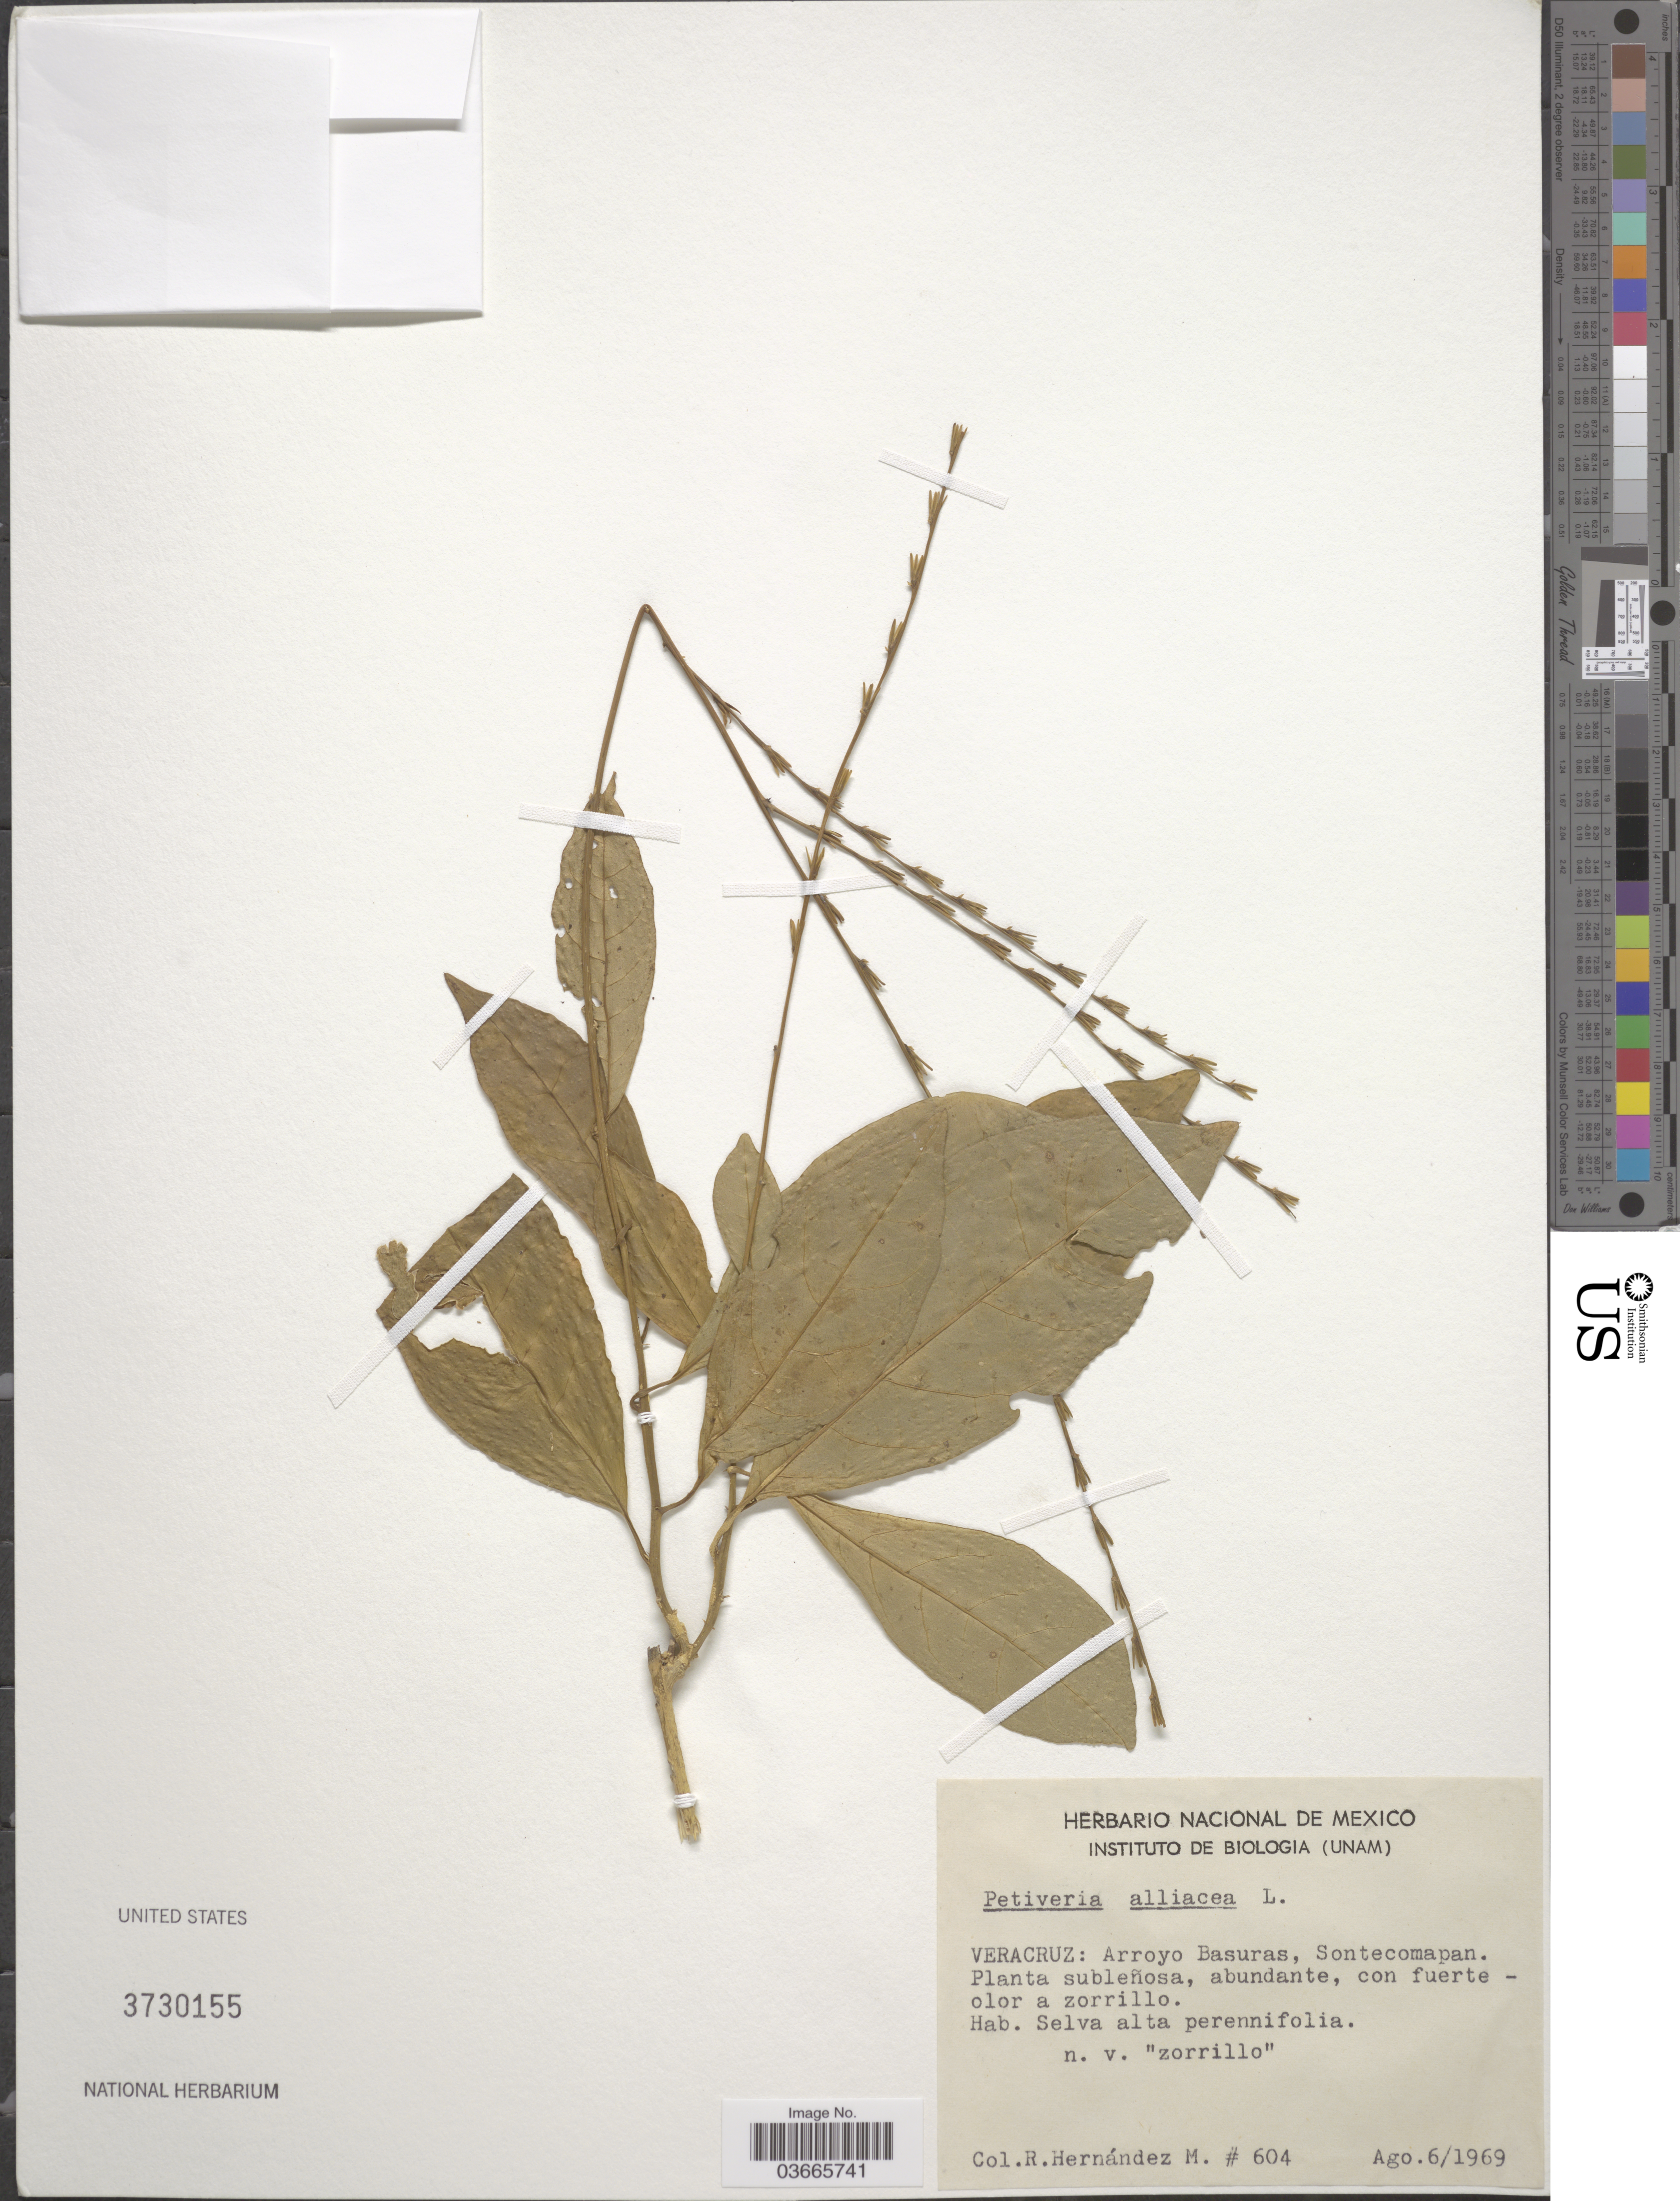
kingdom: Plantae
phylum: Tracheophyta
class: Magnoliopsida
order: Caryophyllales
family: Phytolaccaceae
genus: Petiveria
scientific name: Petiveria alliacea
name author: L.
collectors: R. Hernández M.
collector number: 604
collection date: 1969-08-06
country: Mexico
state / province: Veracruz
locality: Veracruz: Arroyo Basuras, Sontecomapan.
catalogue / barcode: US 3730155